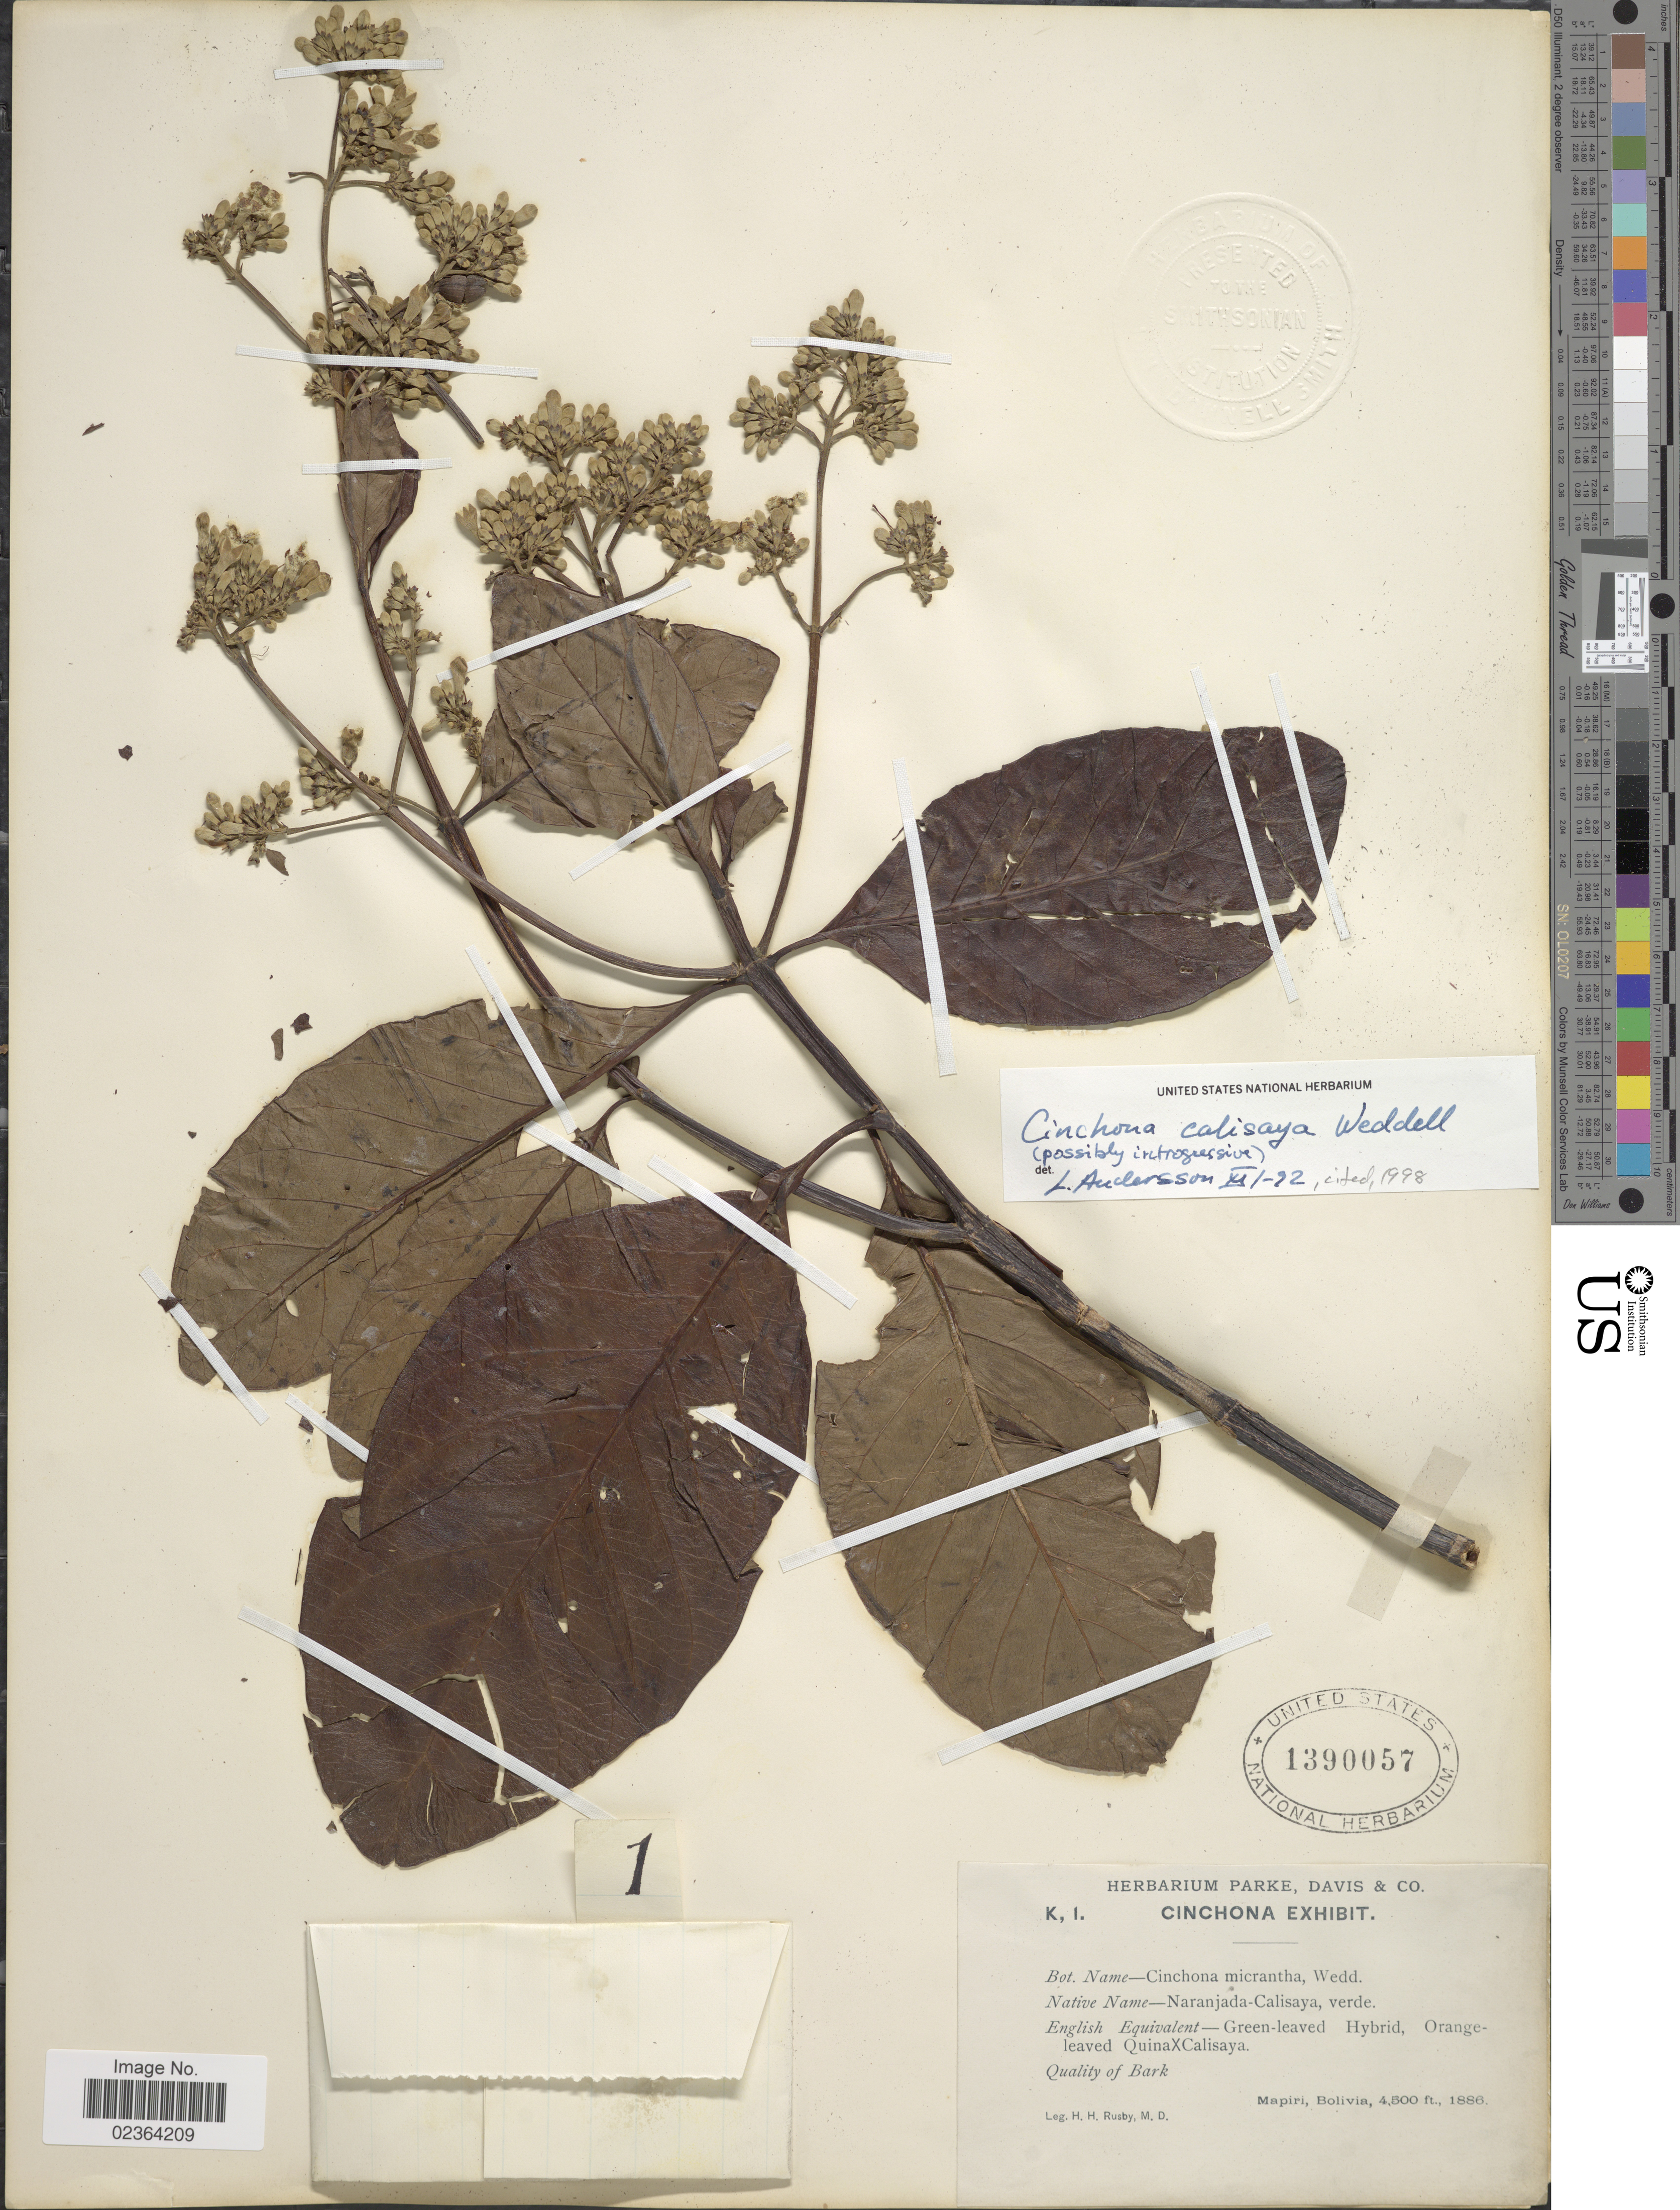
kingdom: Plantae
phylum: Tracheophyta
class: Magnoliopsida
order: Gentianales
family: Rubiaceae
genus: Cinchona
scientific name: Cinchona calisaya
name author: Wedd.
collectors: H. H. Rusby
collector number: K, 1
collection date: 1886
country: Bolivia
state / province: La Páz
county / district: Larecaja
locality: Mapiri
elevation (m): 1372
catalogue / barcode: US 1390057